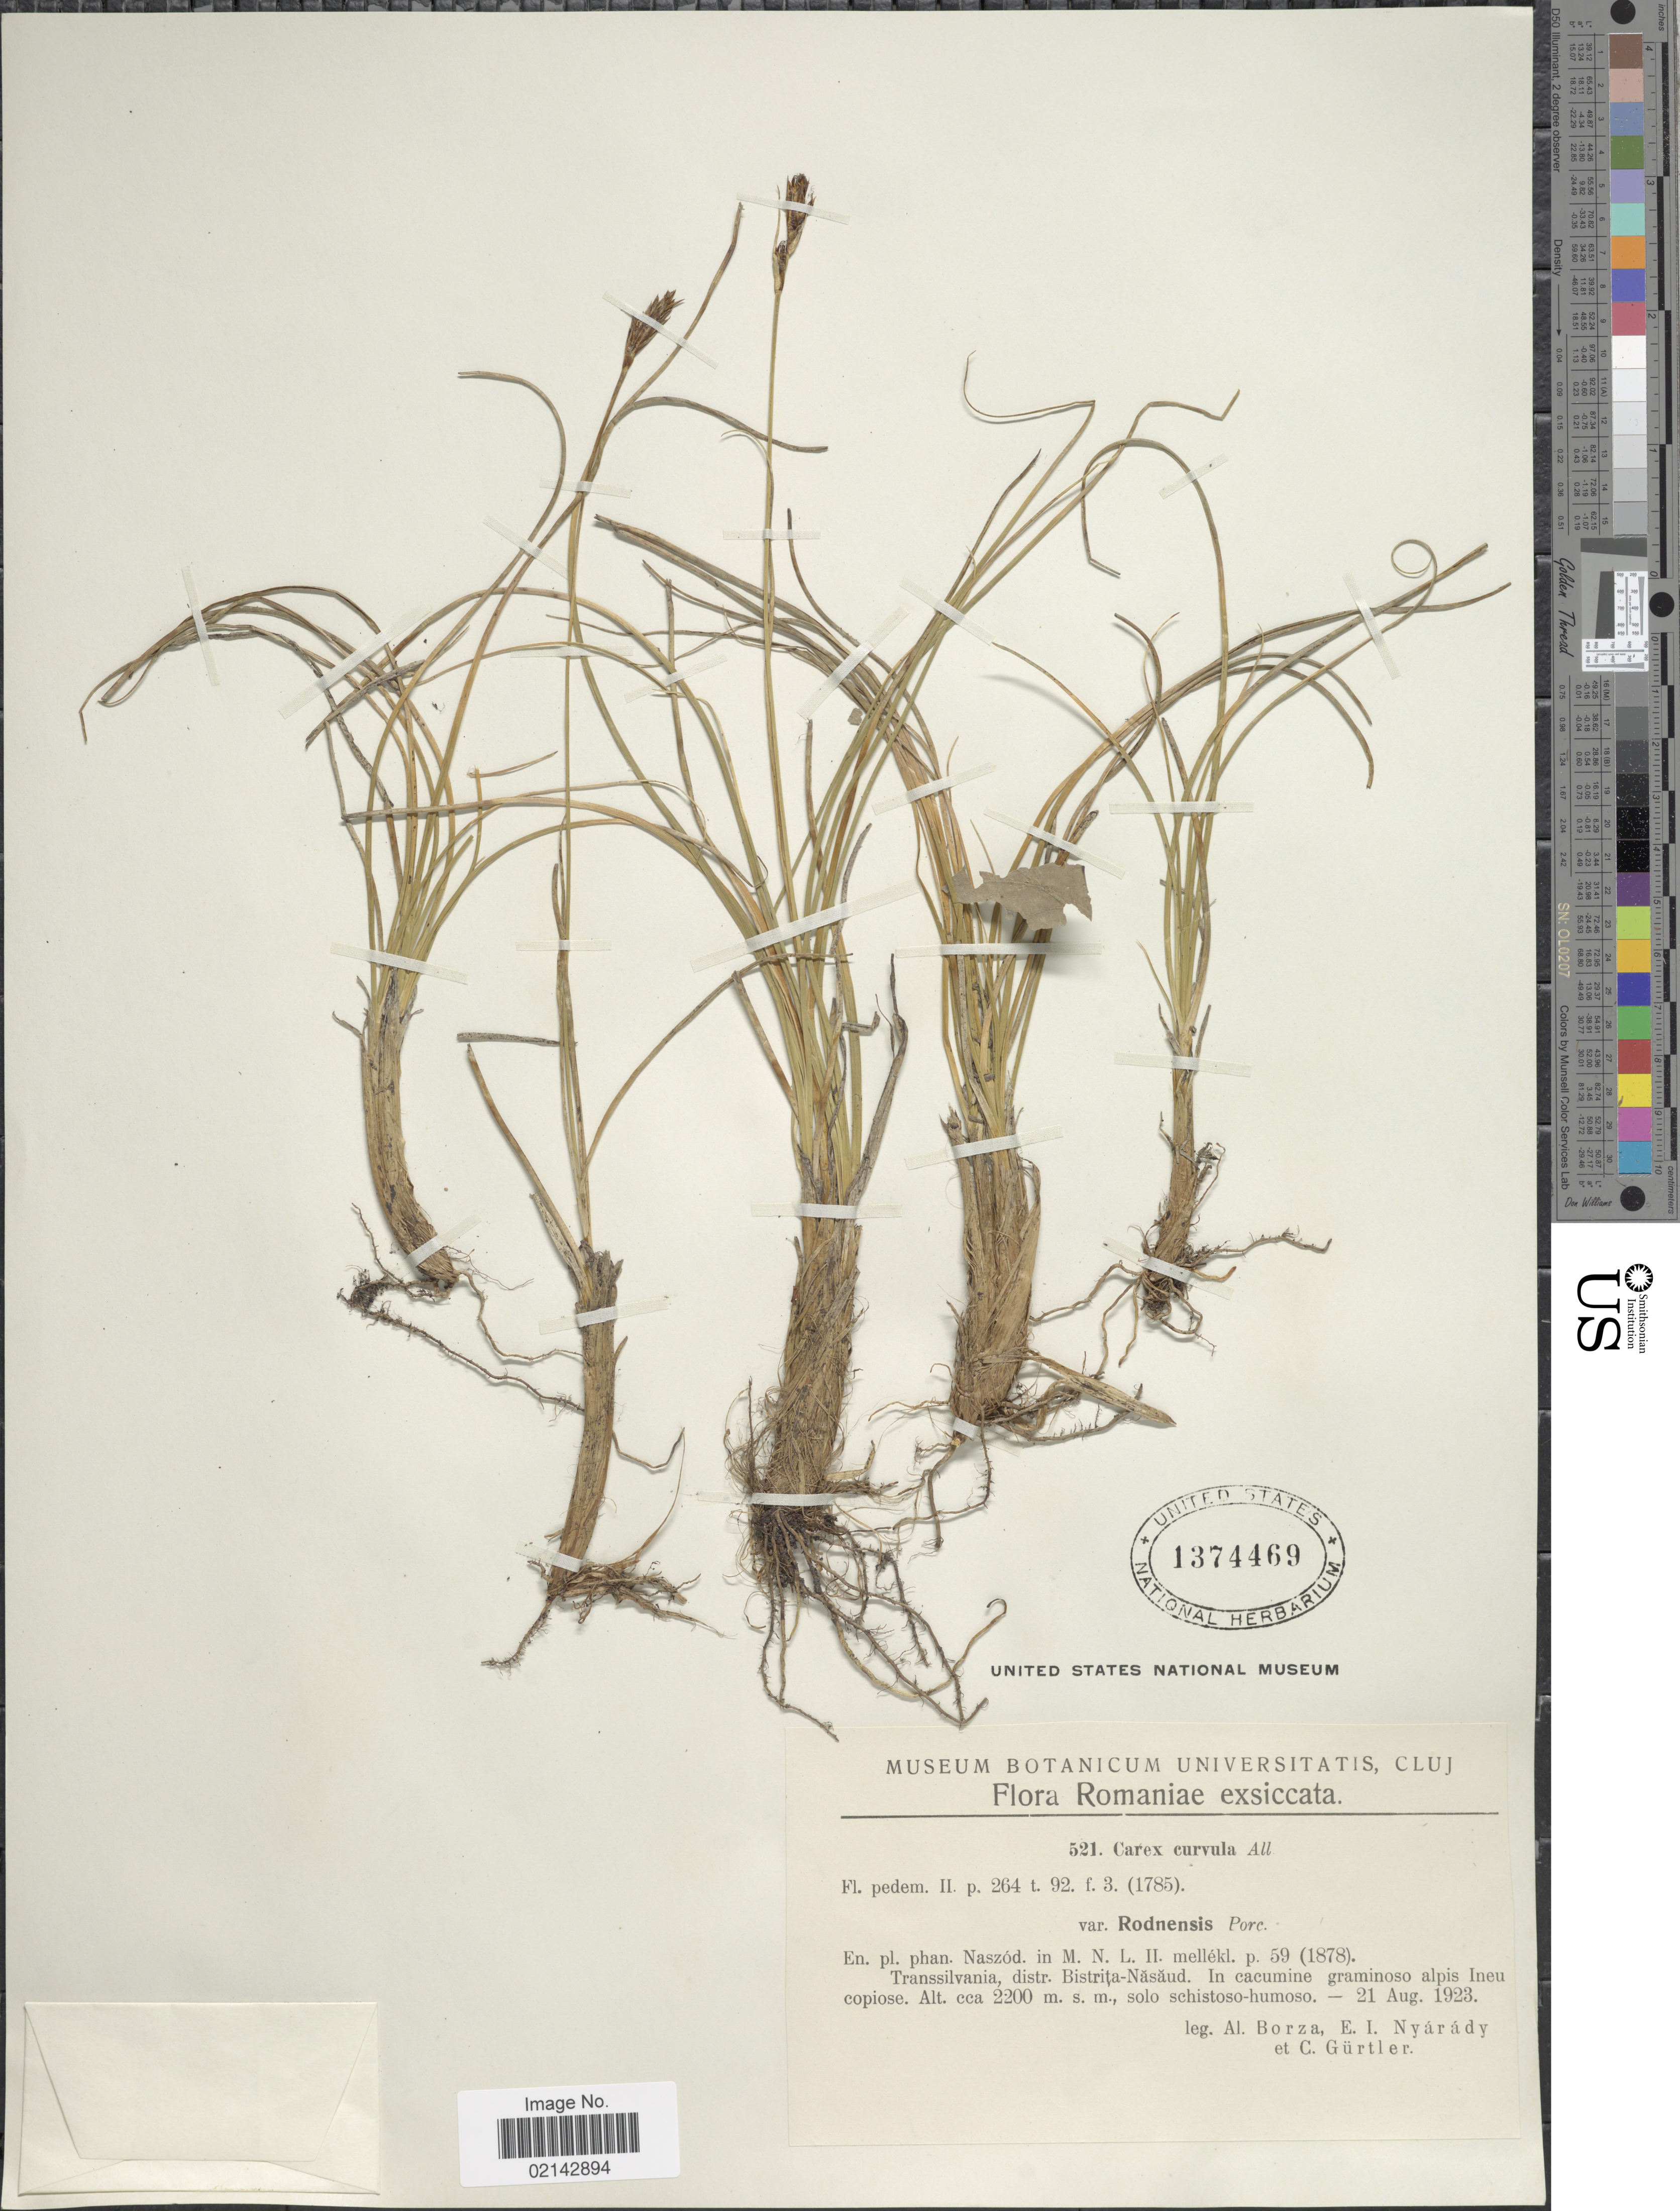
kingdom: Plantae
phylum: Tracheophyta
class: Liliopsida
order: Poales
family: Cyperaceae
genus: Carex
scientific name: Carex curvula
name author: All.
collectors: A. Borza, E. Nyárády & C. Gürtler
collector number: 521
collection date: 1923-08-21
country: Romania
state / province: Bistrita-Nasaud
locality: Romaniae, Transsilvania, in cacumine graminosos alpis Ineu copiose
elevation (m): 2200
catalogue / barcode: US 1374469